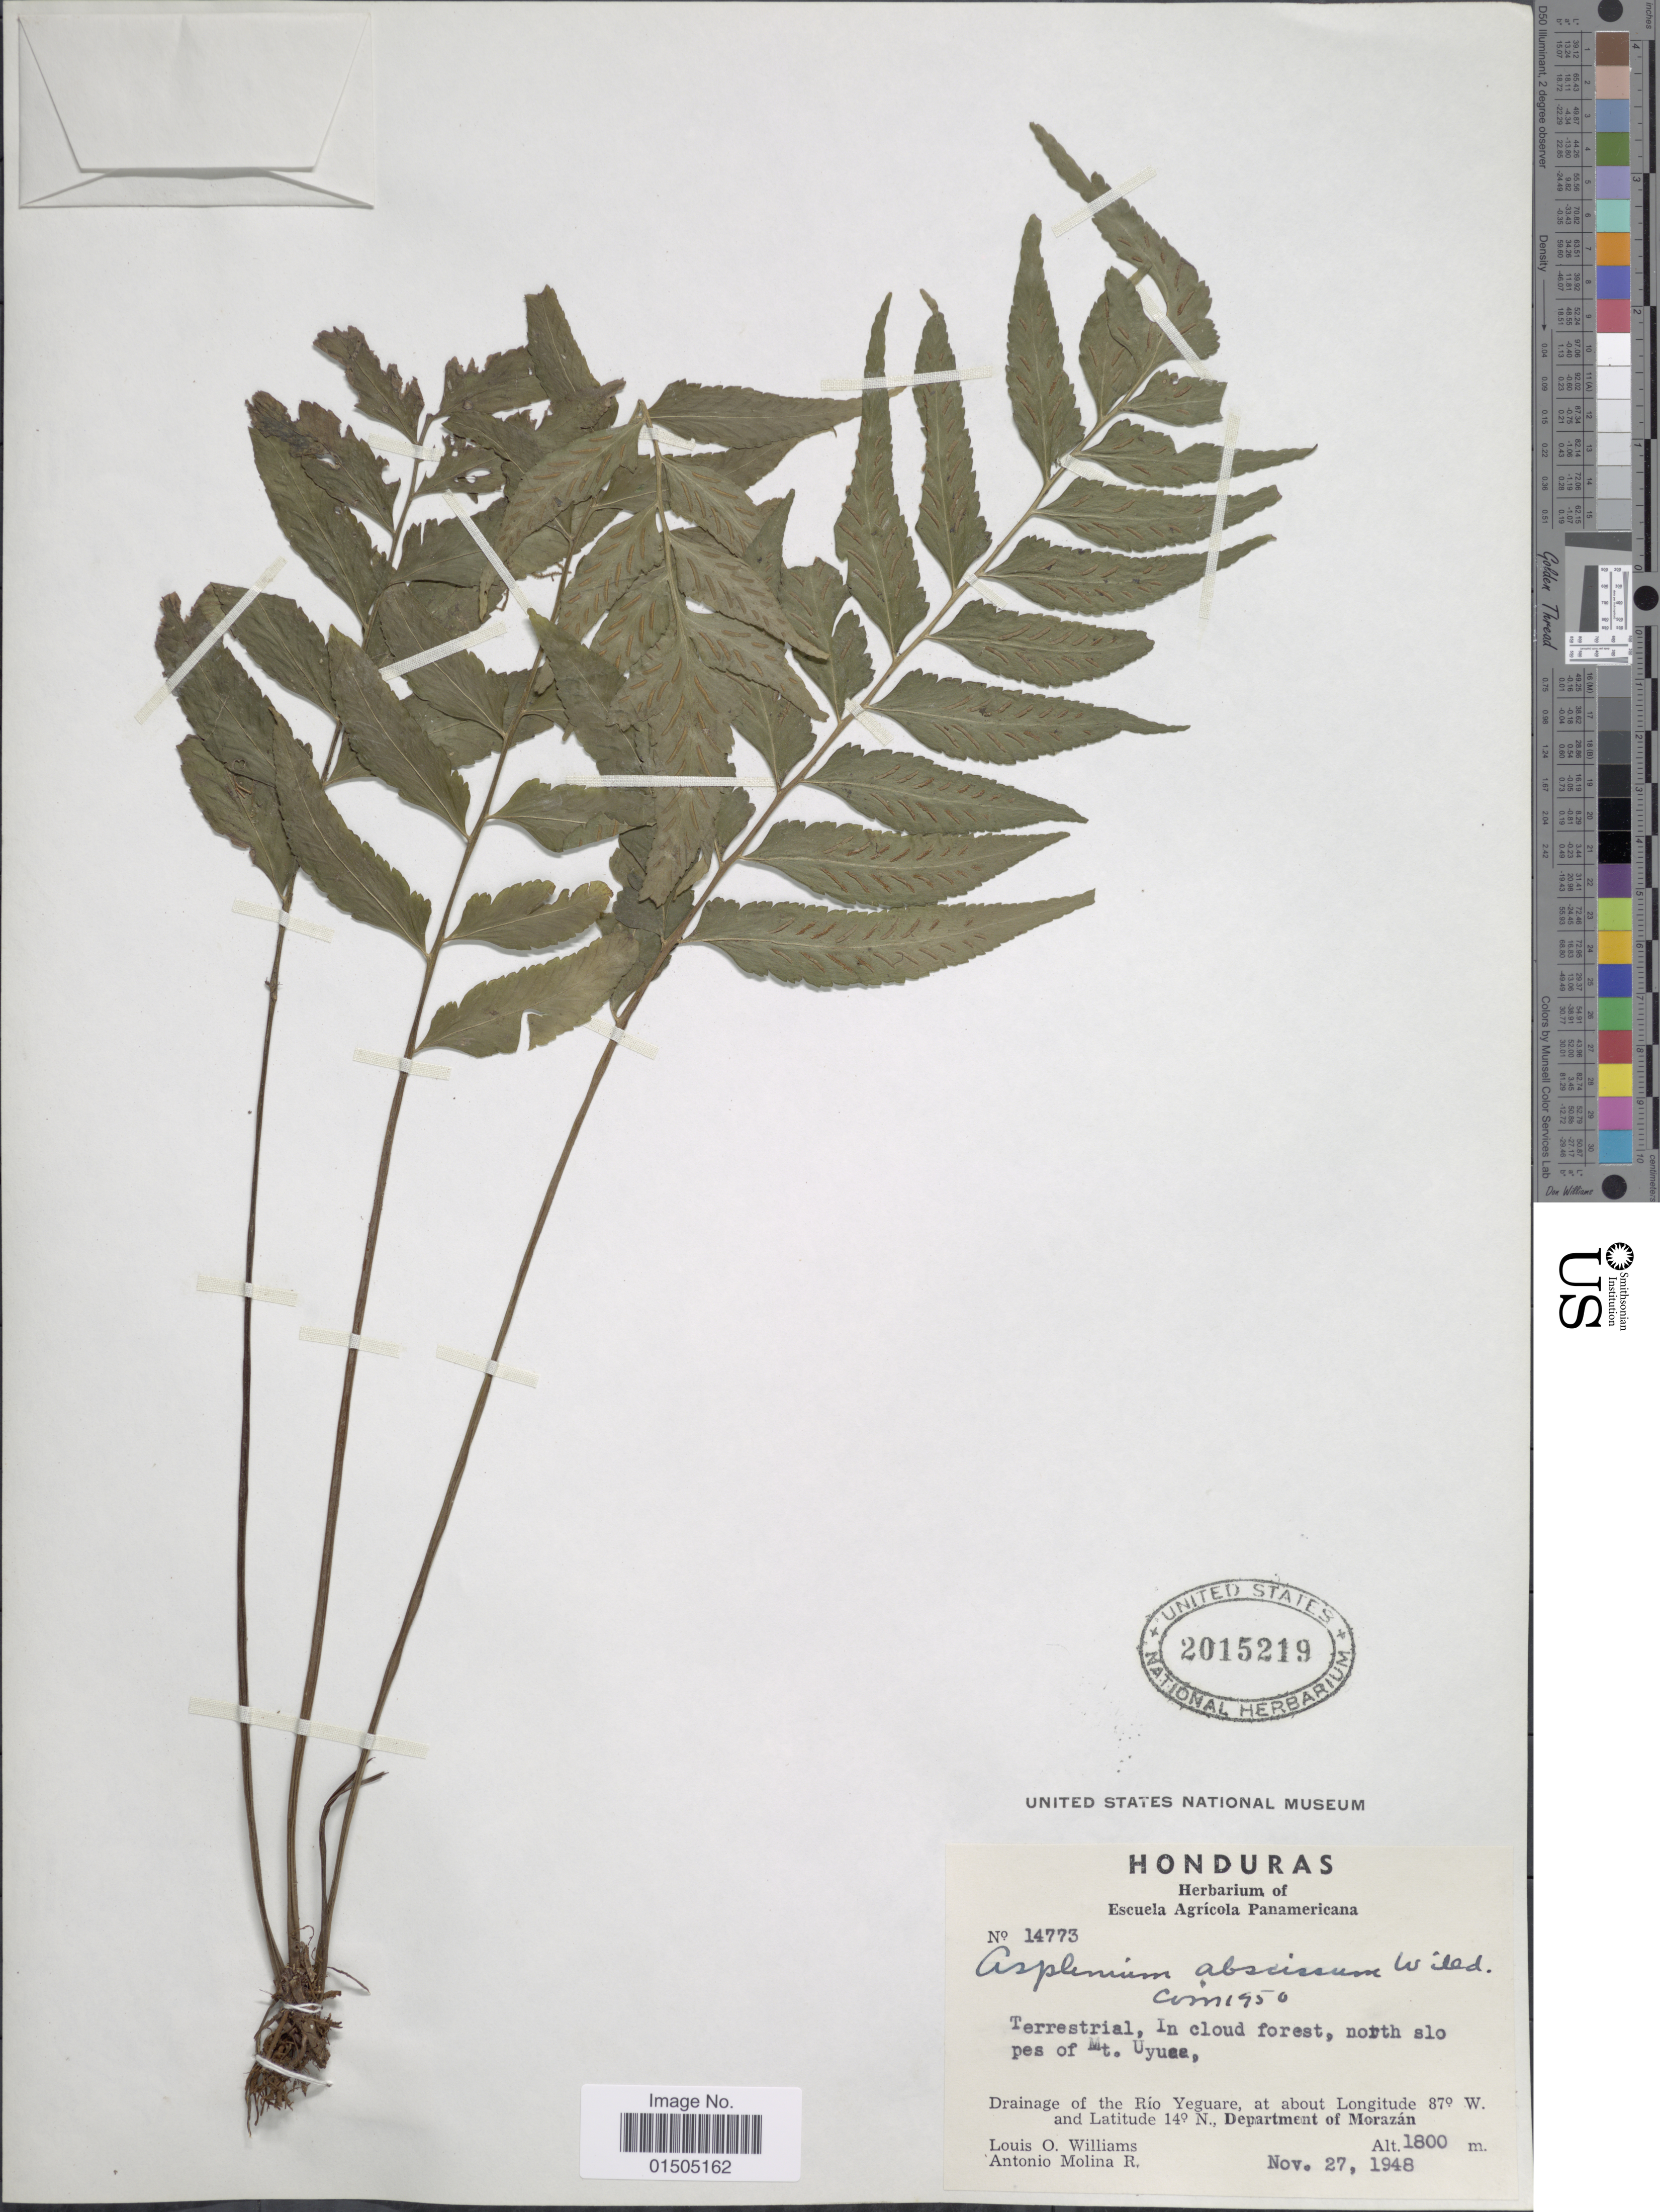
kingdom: Plantae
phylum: Tracheophyta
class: Polypodiopsida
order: Polypodiales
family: Aspleniaceae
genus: Asplenium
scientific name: Asplenium abscissum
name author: Willd.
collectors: L. O. Williams & A. Molina R.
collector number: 14773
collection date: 1948-11-27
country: Honduras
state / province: Fco. Morazán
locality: In cloud forest, north slopes of Mt. Uyaca, Drainage of the Río Yeguare.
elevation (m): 1800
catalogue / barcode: US 2015219